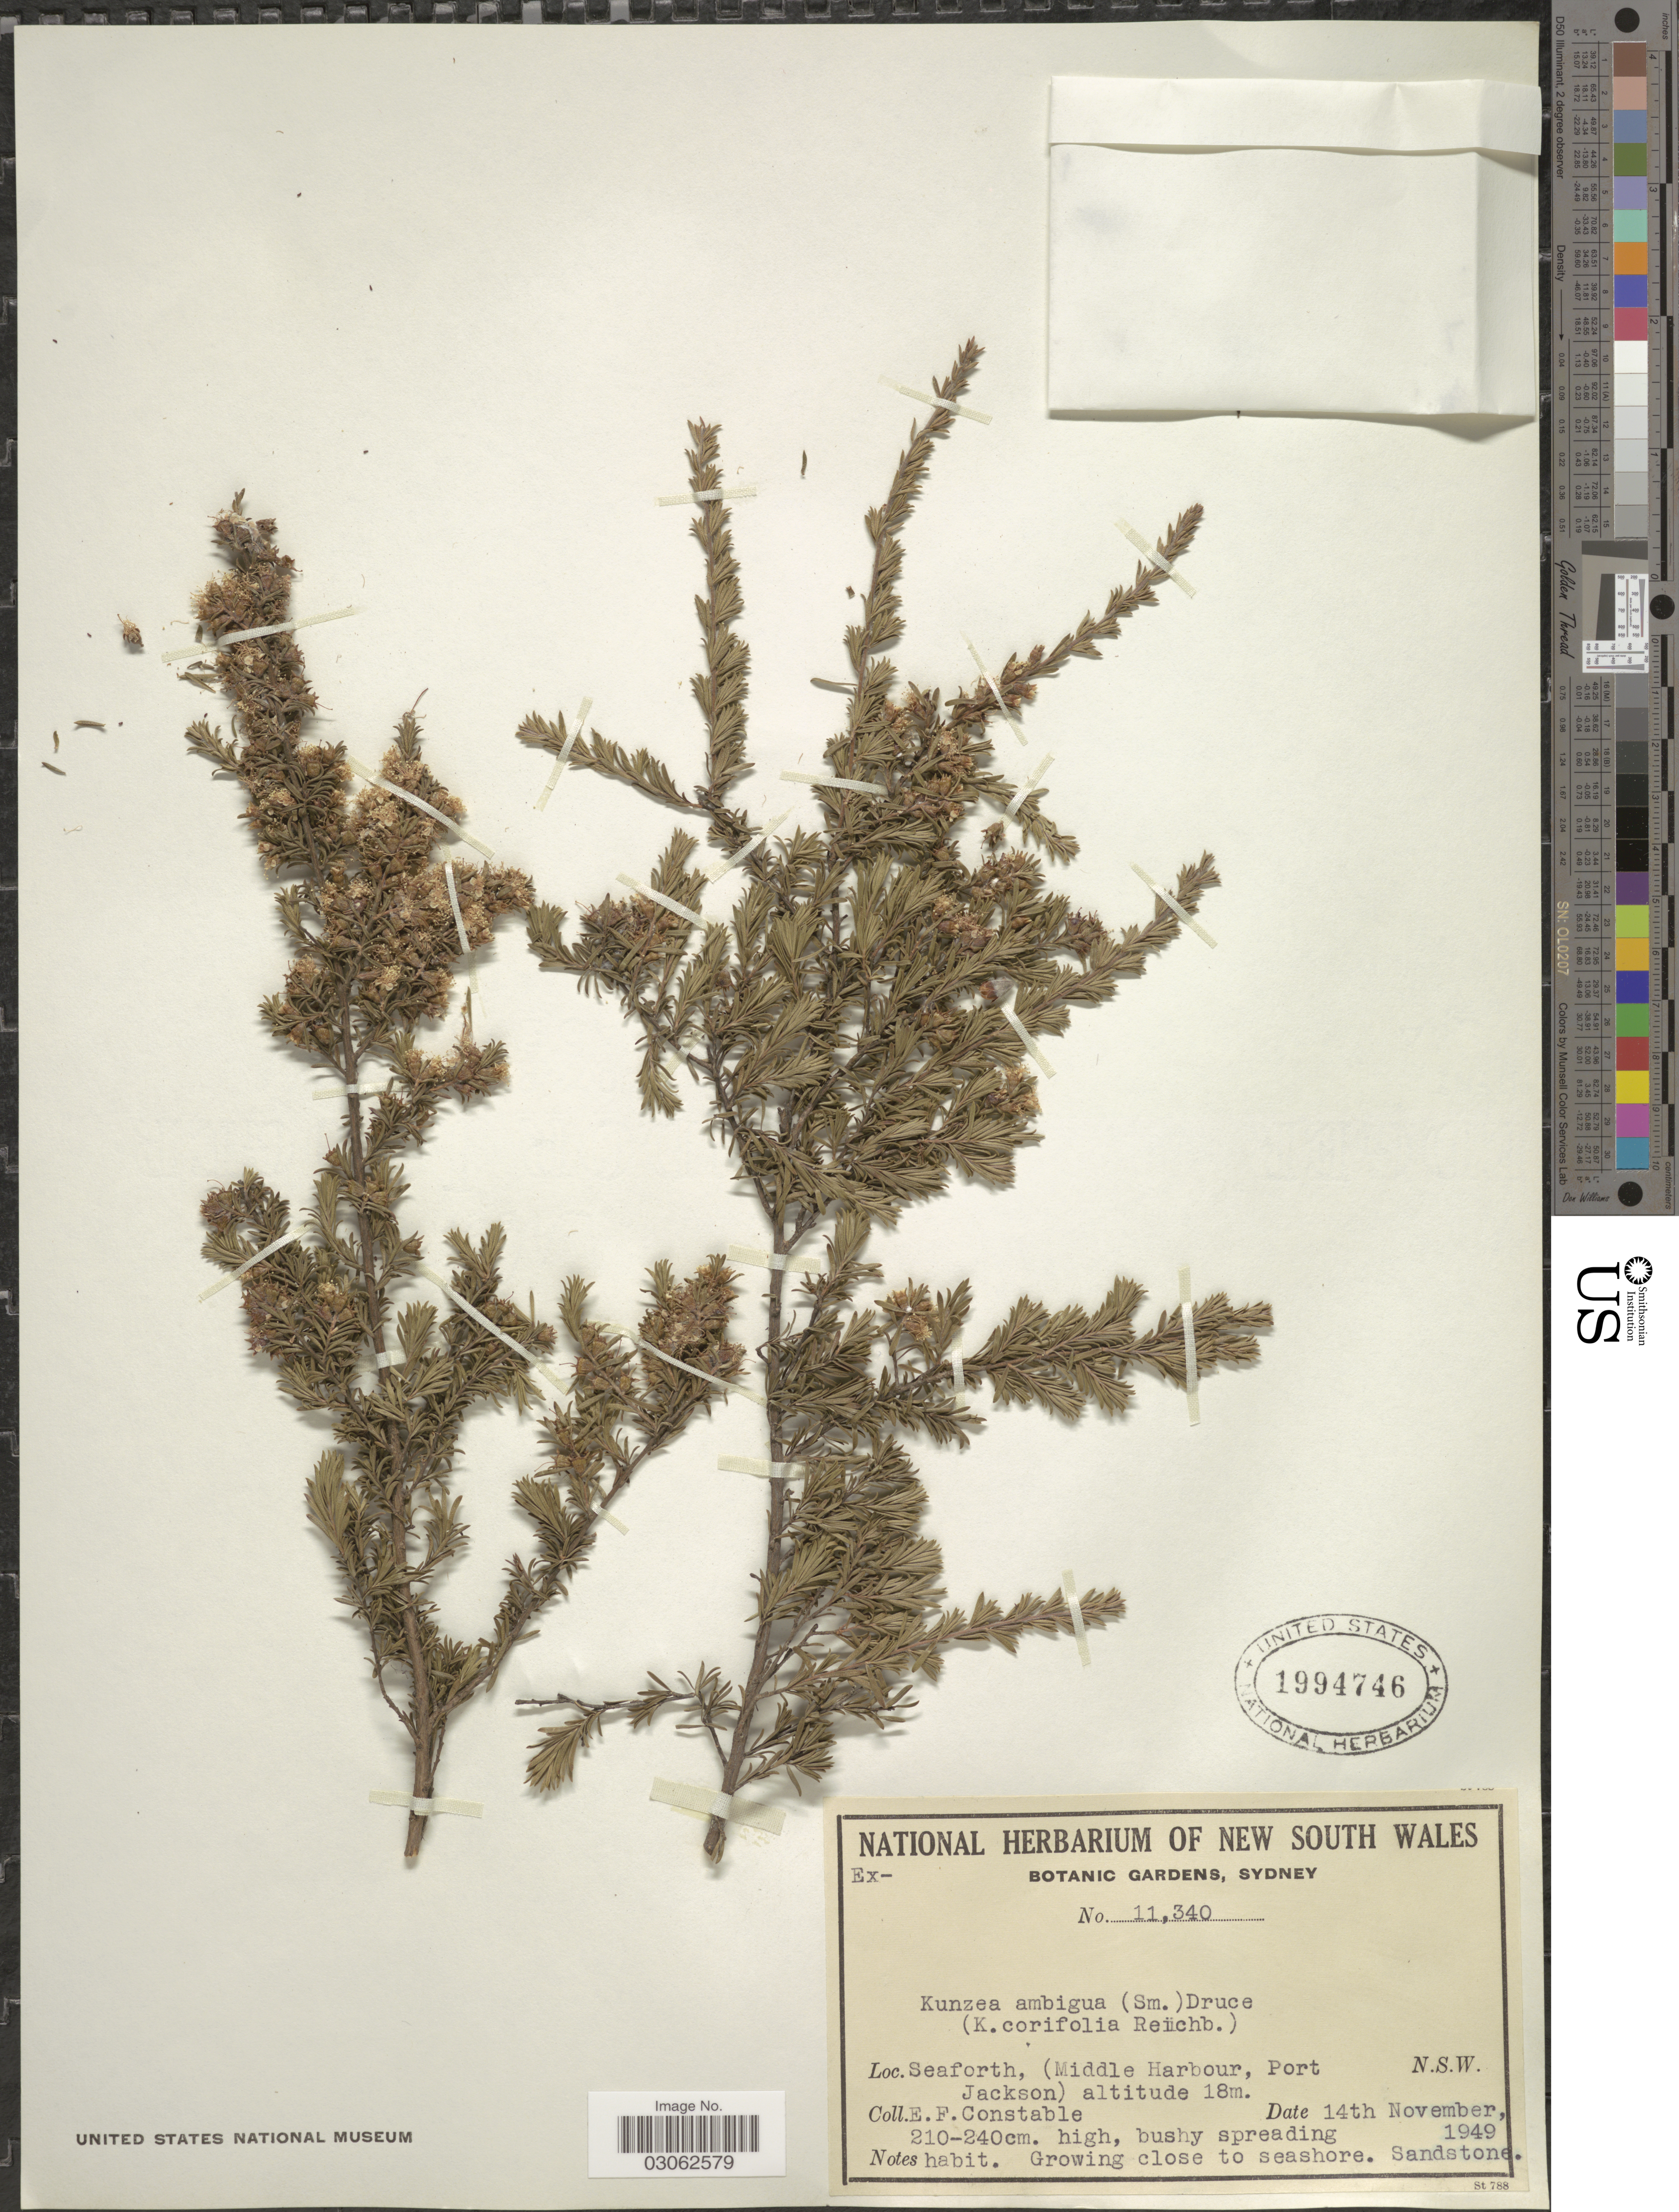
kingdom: Plantae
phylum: Tracheophyta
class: Magnoliopsida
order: Myrtales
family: Myrtaceae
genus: Kunzea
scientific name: Kunzea ambigua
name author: (Sm.) Druce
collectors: E. F. Constable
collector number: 11340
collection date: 1949-11-14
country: Australia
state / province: New South Wales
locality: Seaforth, (Middle Harbour, Port Jackson). N.S.W.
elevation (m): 18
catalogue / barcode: US 1994746